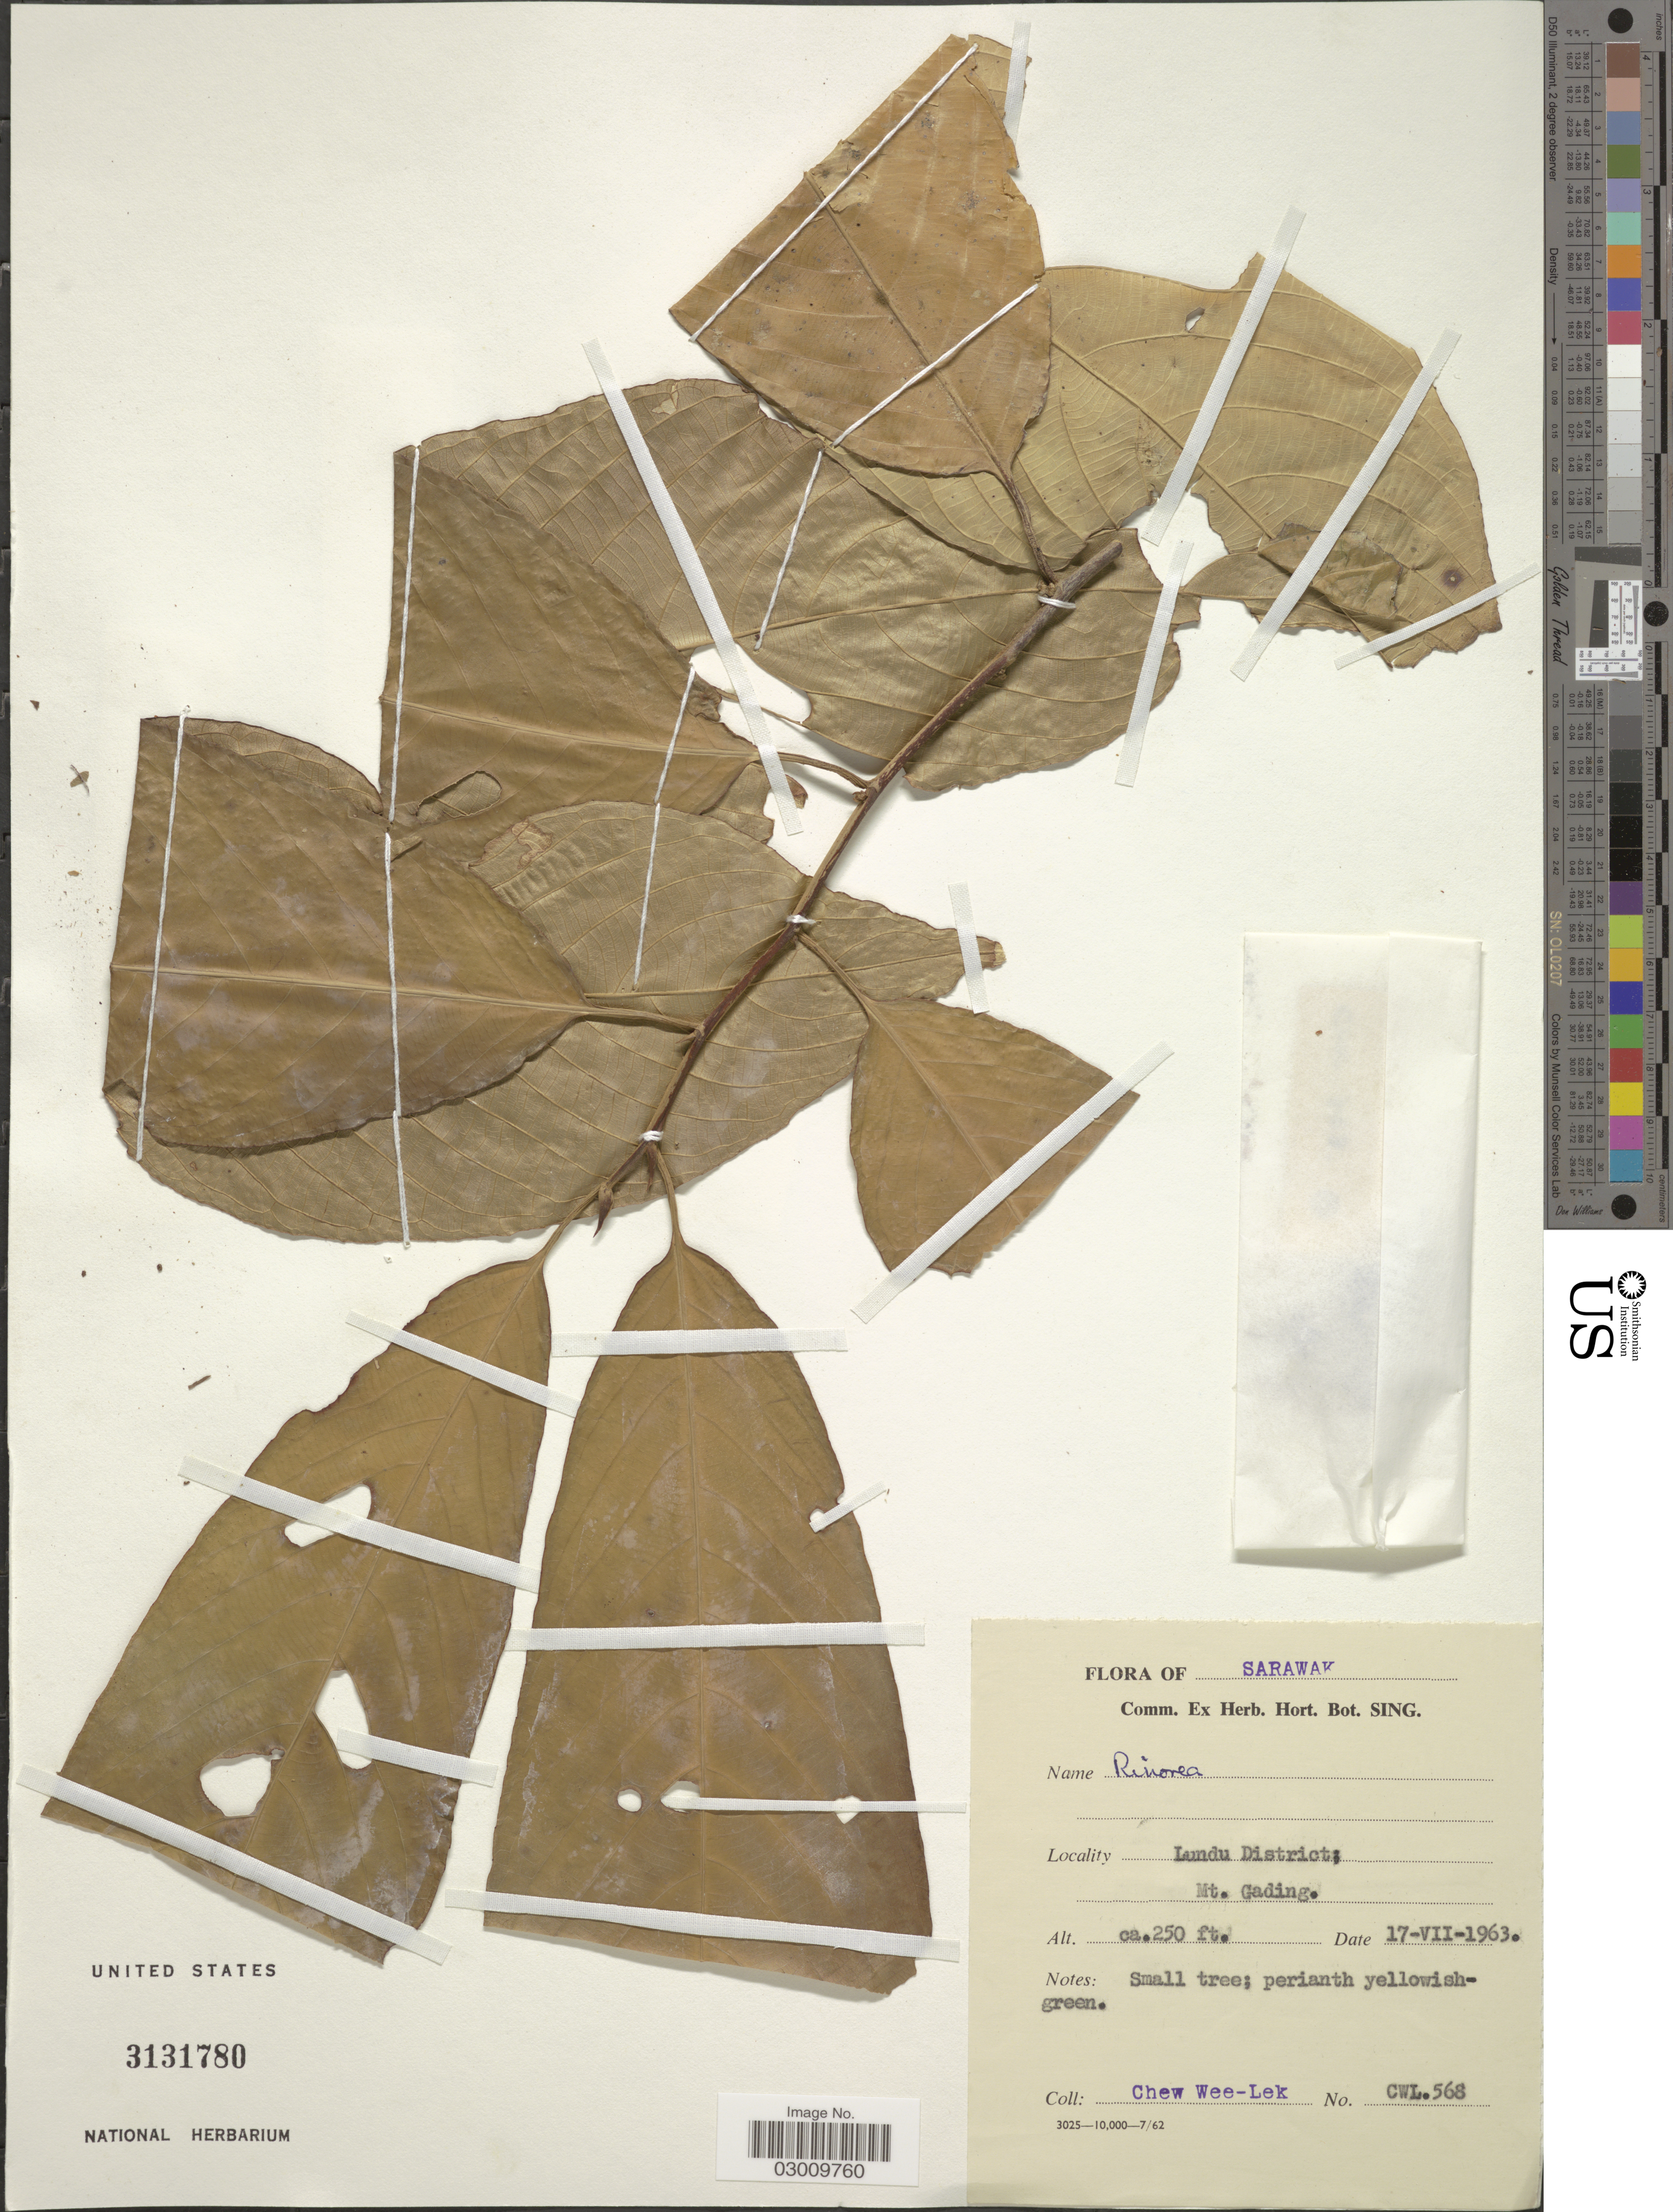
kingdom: Plantae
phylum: Tracheophyta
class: Magnoliopsida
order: Malpighiales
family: Violaceae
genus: Rinorea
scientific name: Rinorea sp.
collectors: W. Chew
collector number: CWL568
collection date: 1963-07-17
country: Malaysia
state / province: Sarawak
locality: Lundu District; Mt. Gading.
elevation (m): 76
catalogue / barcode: US 3131780